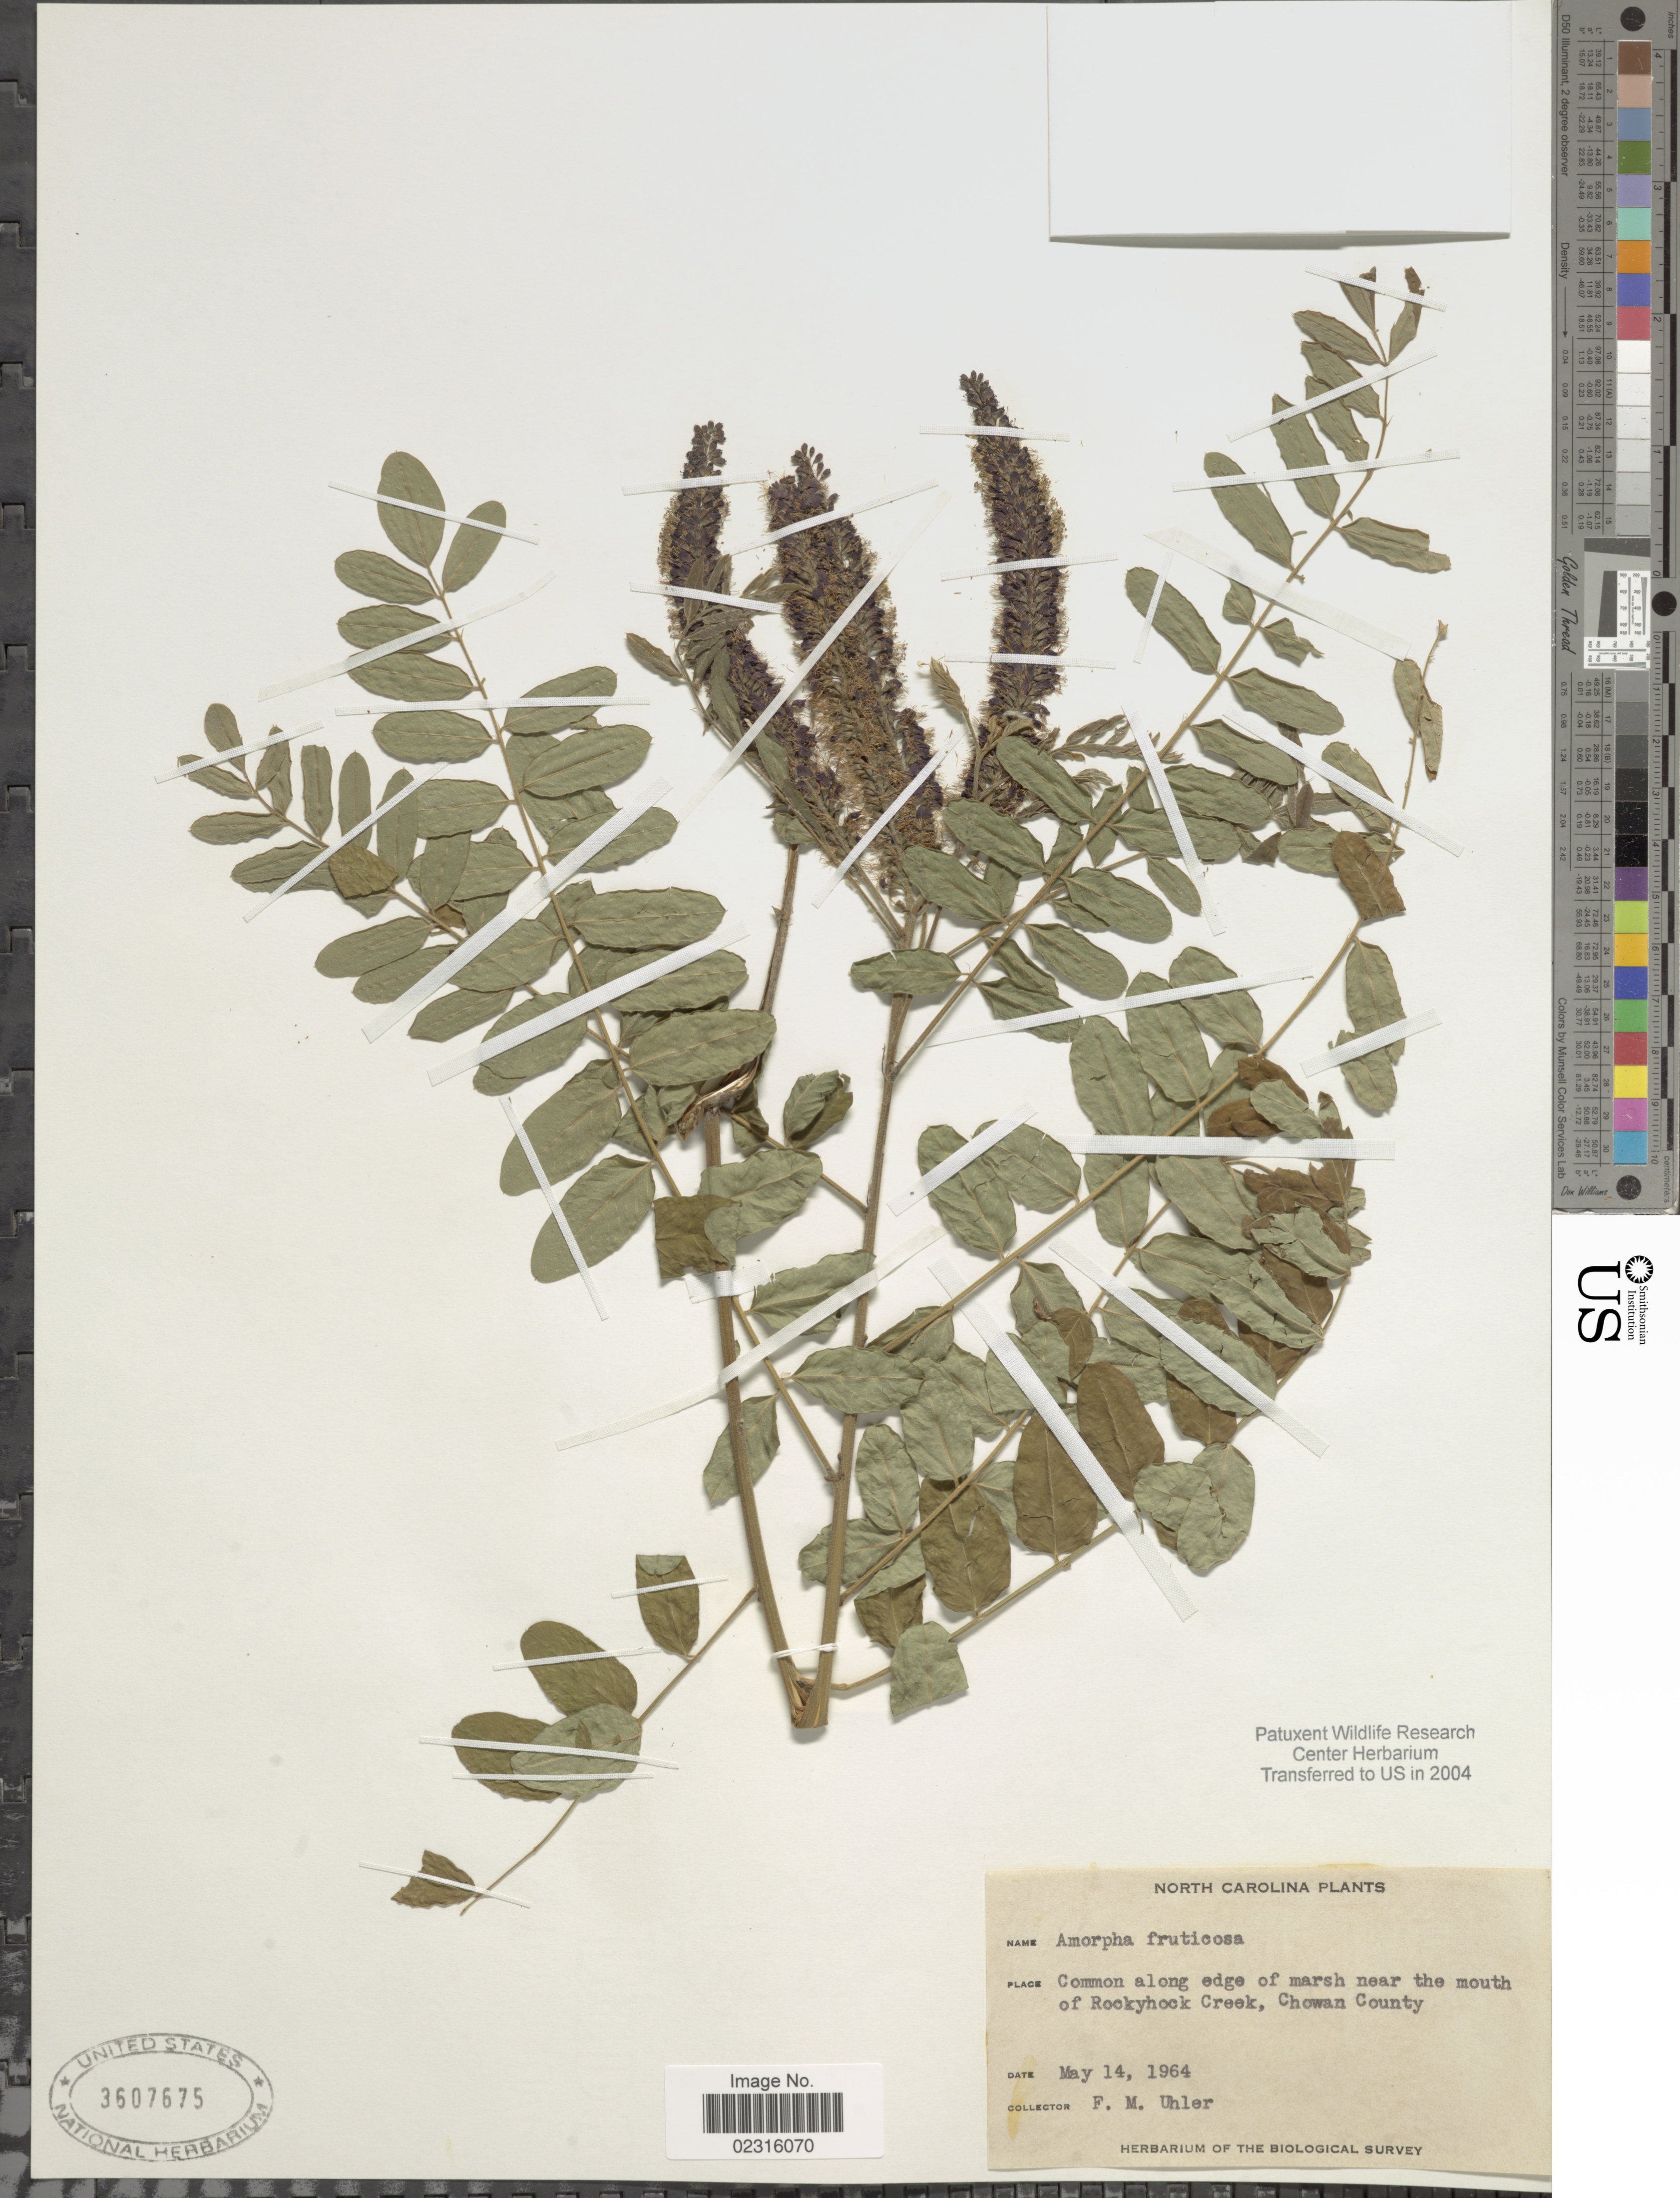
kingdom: Plantae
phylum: Tracheophyta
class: Magnoliopsida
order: Fabales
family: Fabaceae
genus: Amorpha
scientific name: Amorpha fruticosa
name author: L.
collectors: F. M. Uhler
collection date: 1964-05-14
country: United States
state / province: North Carolina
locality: Common along edge of marsh near the mouth of Rockyhock Creek, Chowan County.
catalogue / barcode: US 3607675